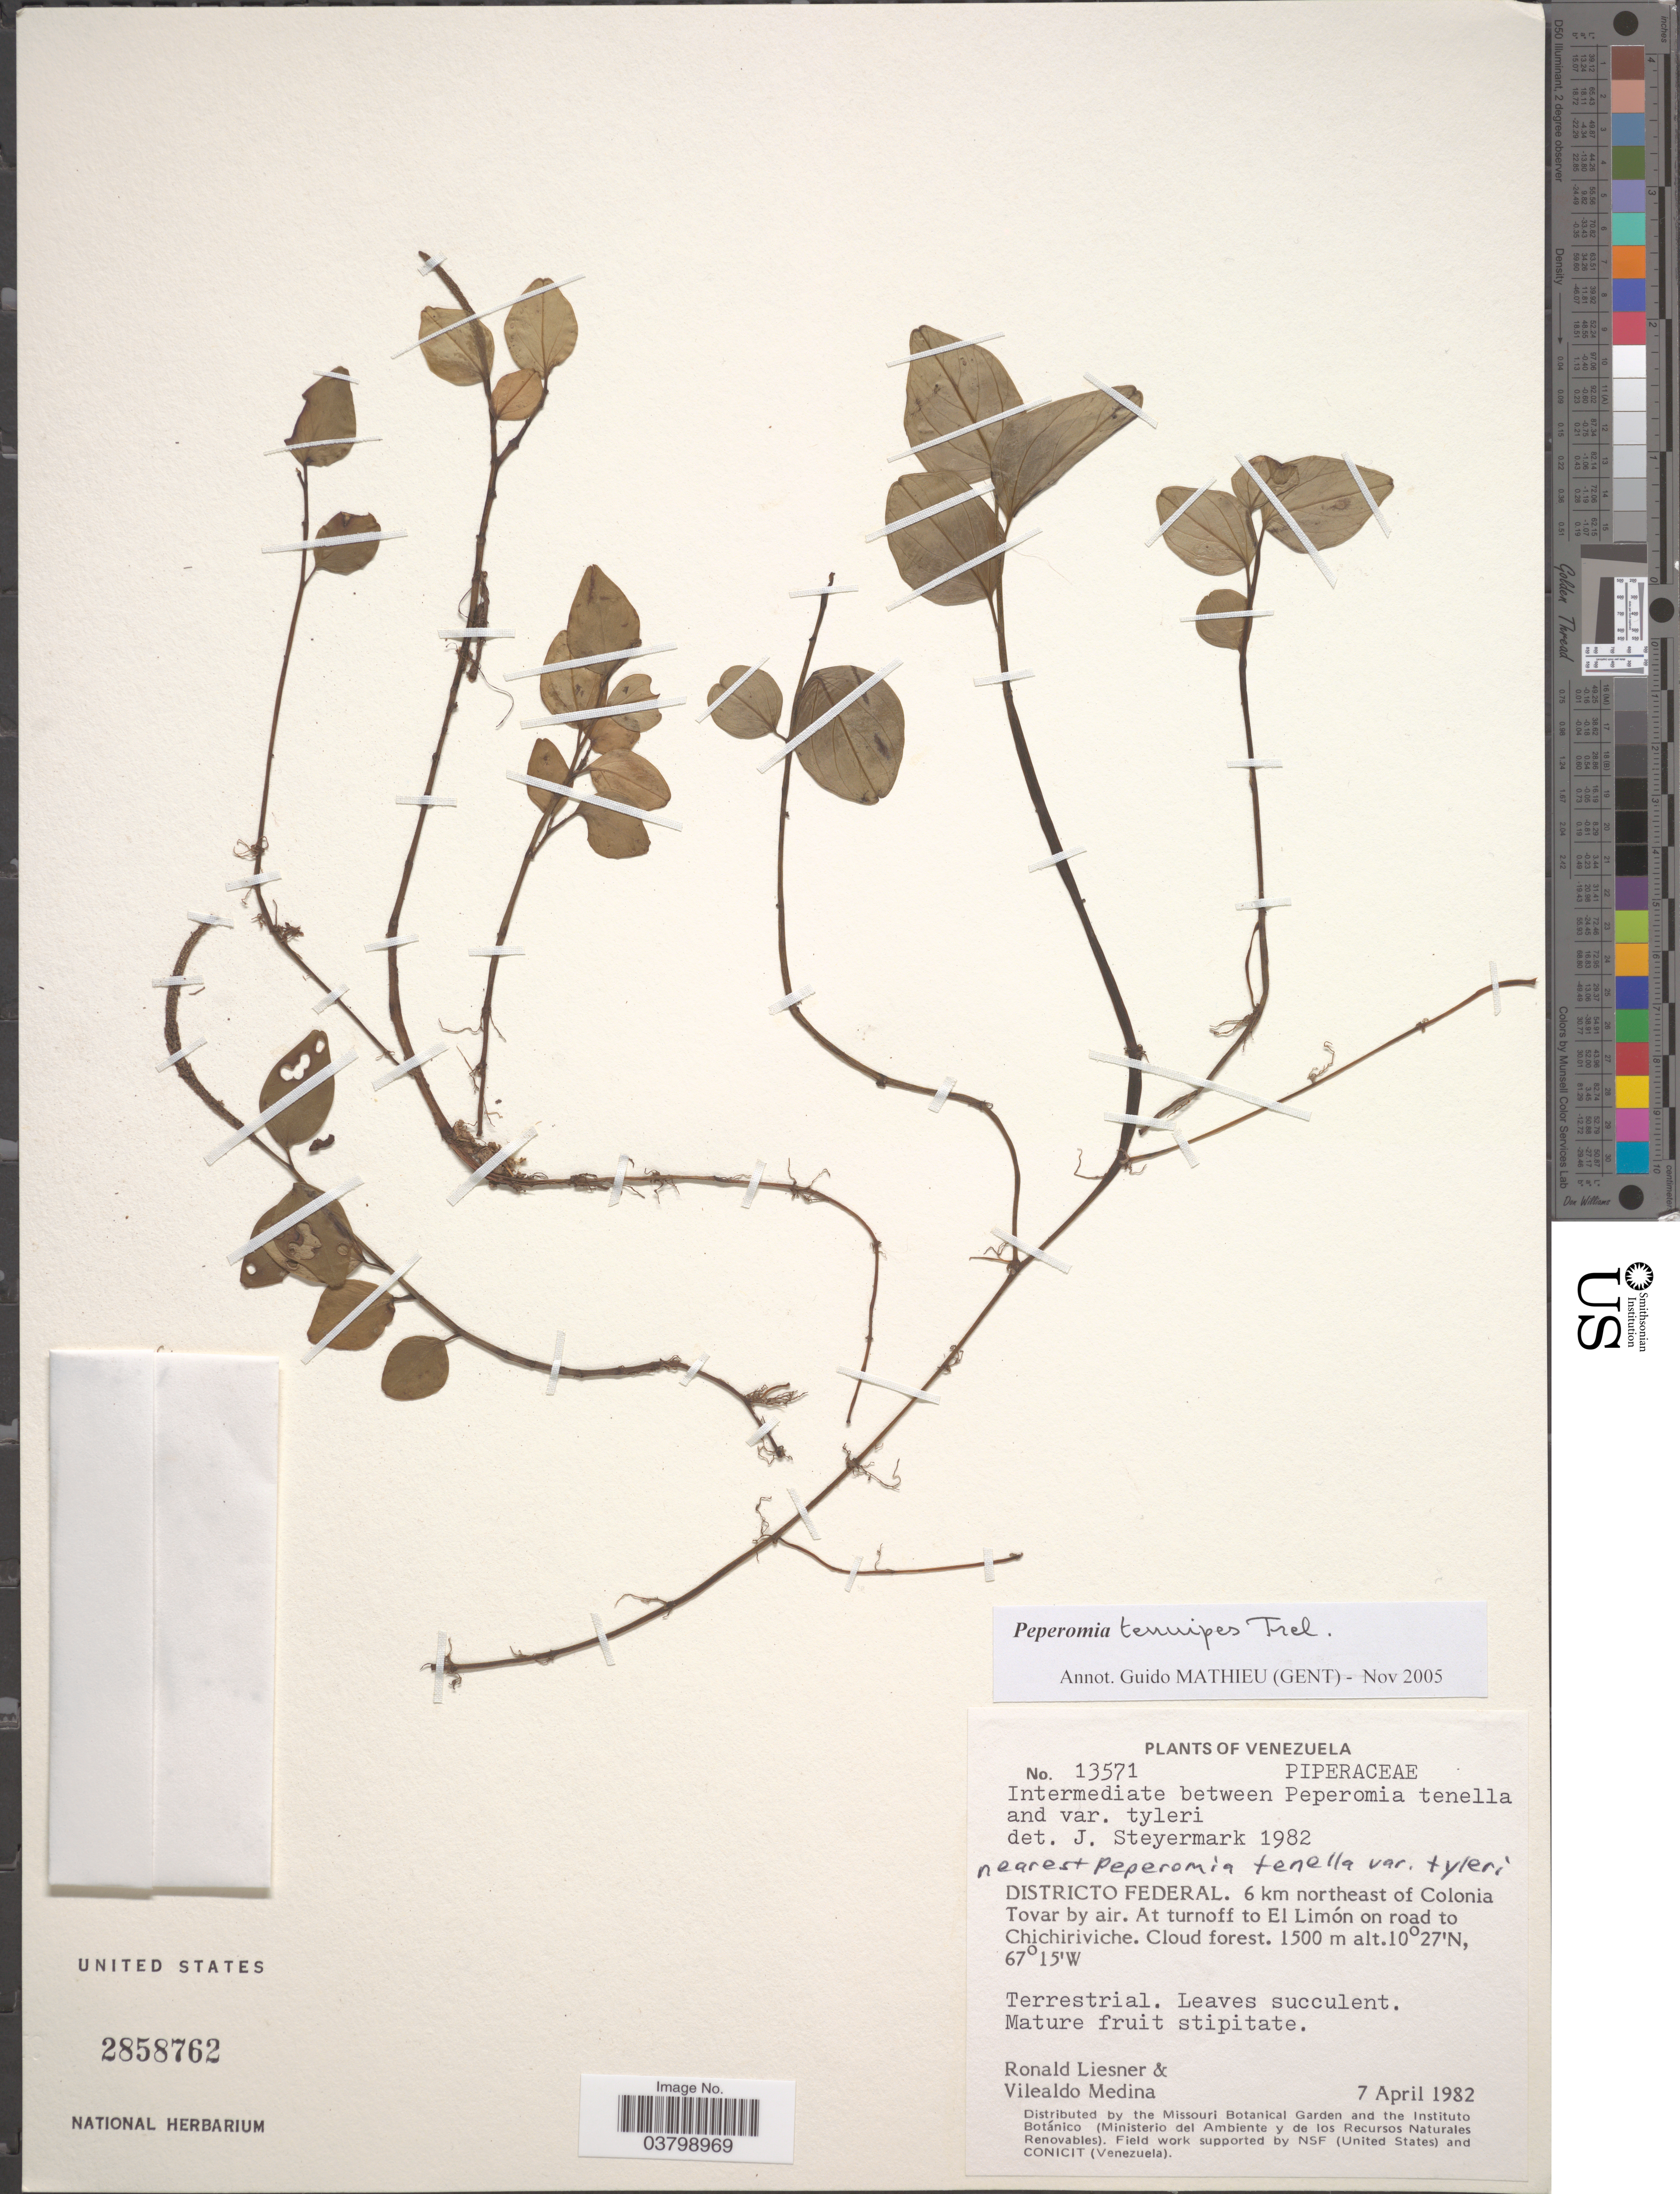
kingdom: Plantae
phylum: Tracheophyta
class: Magnoliopsida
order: Piperales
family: Piperaceae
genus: Peperomia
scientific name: Peperomia tyleri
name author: Trel.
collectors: R. L. Liesner & V. Medina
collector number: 13571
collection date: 1982-04-07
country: Venezuela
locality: Distrito Federal. 6 km northeast of Colonia Tovar by air. At turnoff to El Limón on road to Chichiriviche.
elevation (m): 1500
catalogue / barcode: US 2858762